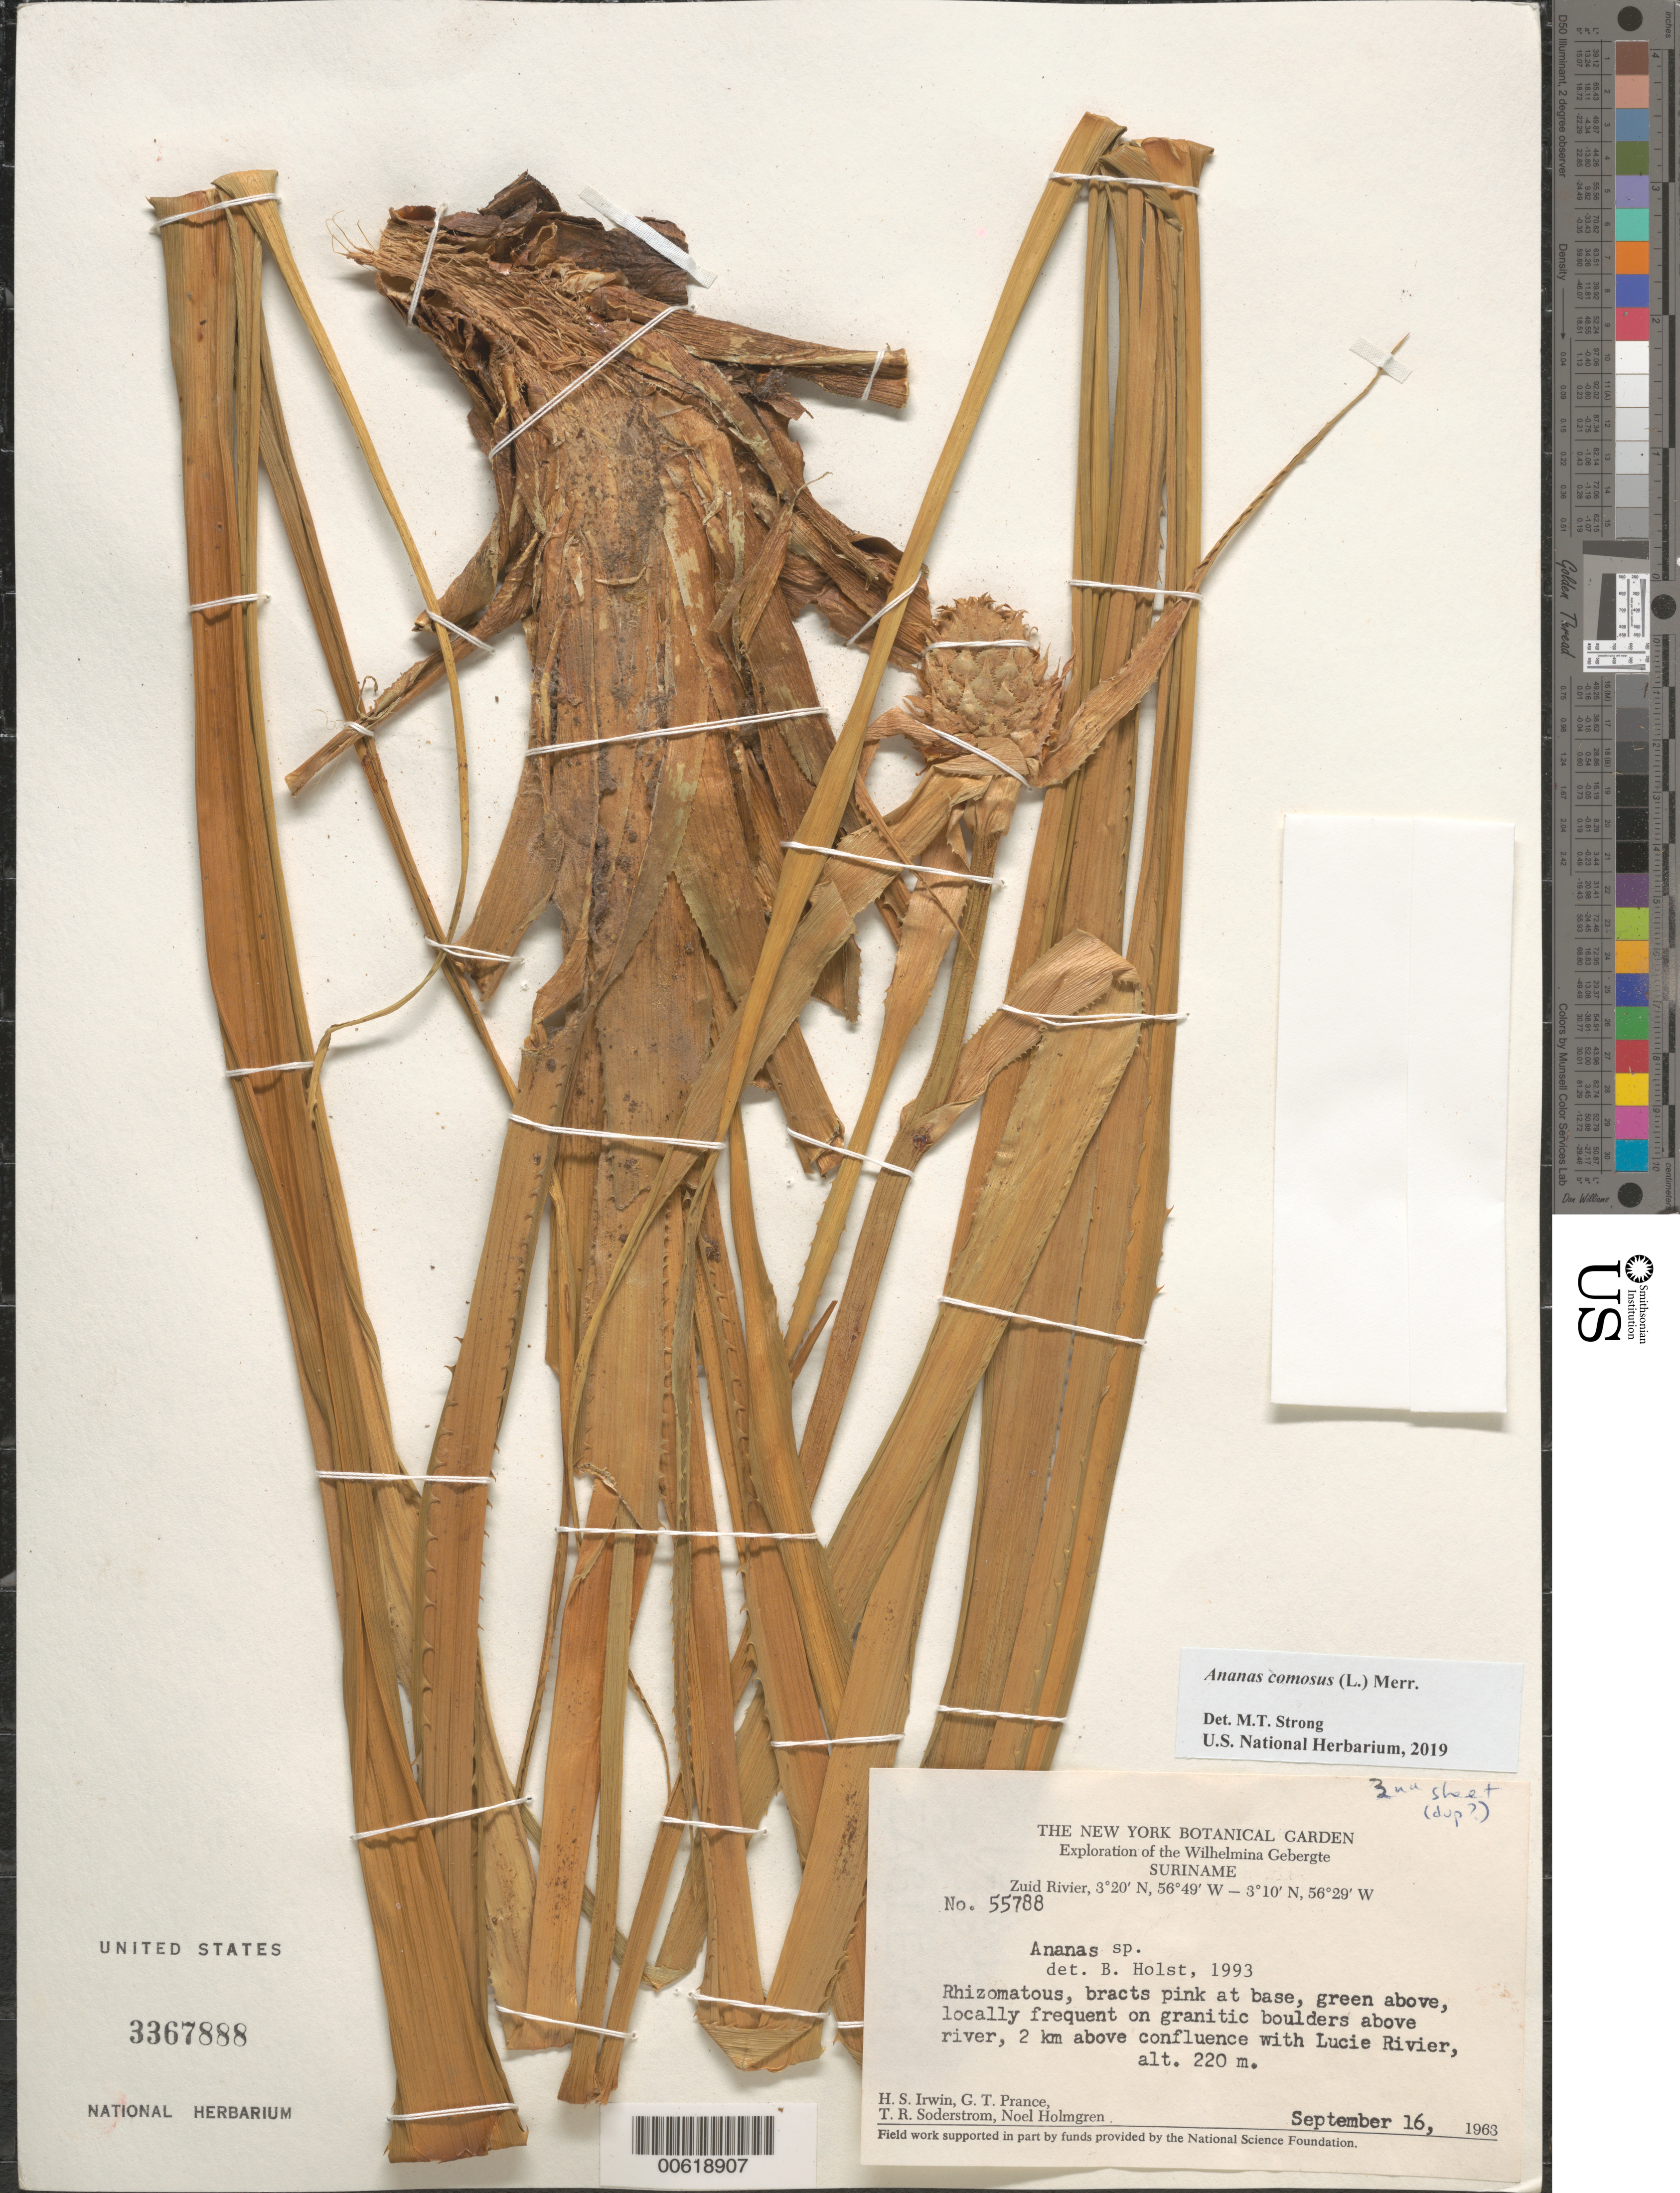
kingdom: Plantae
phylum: Tracheophyta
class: Liliopsida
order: Poales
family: Bromeliaceae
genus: Ananas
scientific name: Ananas comosus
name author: (L.) Merr.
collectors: H. Irwin, G. T. Prance, T. R. Soderstrom & N. H. Holmgren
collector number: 55788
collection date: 1963-09-16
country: Suriname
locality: Wilhelmina Gebergte. Zuid Rivier. Locally frequent on granitic boulders above river, 2 km above confluence with Lucie Rivier.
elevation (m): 220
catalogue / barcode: US 3367888